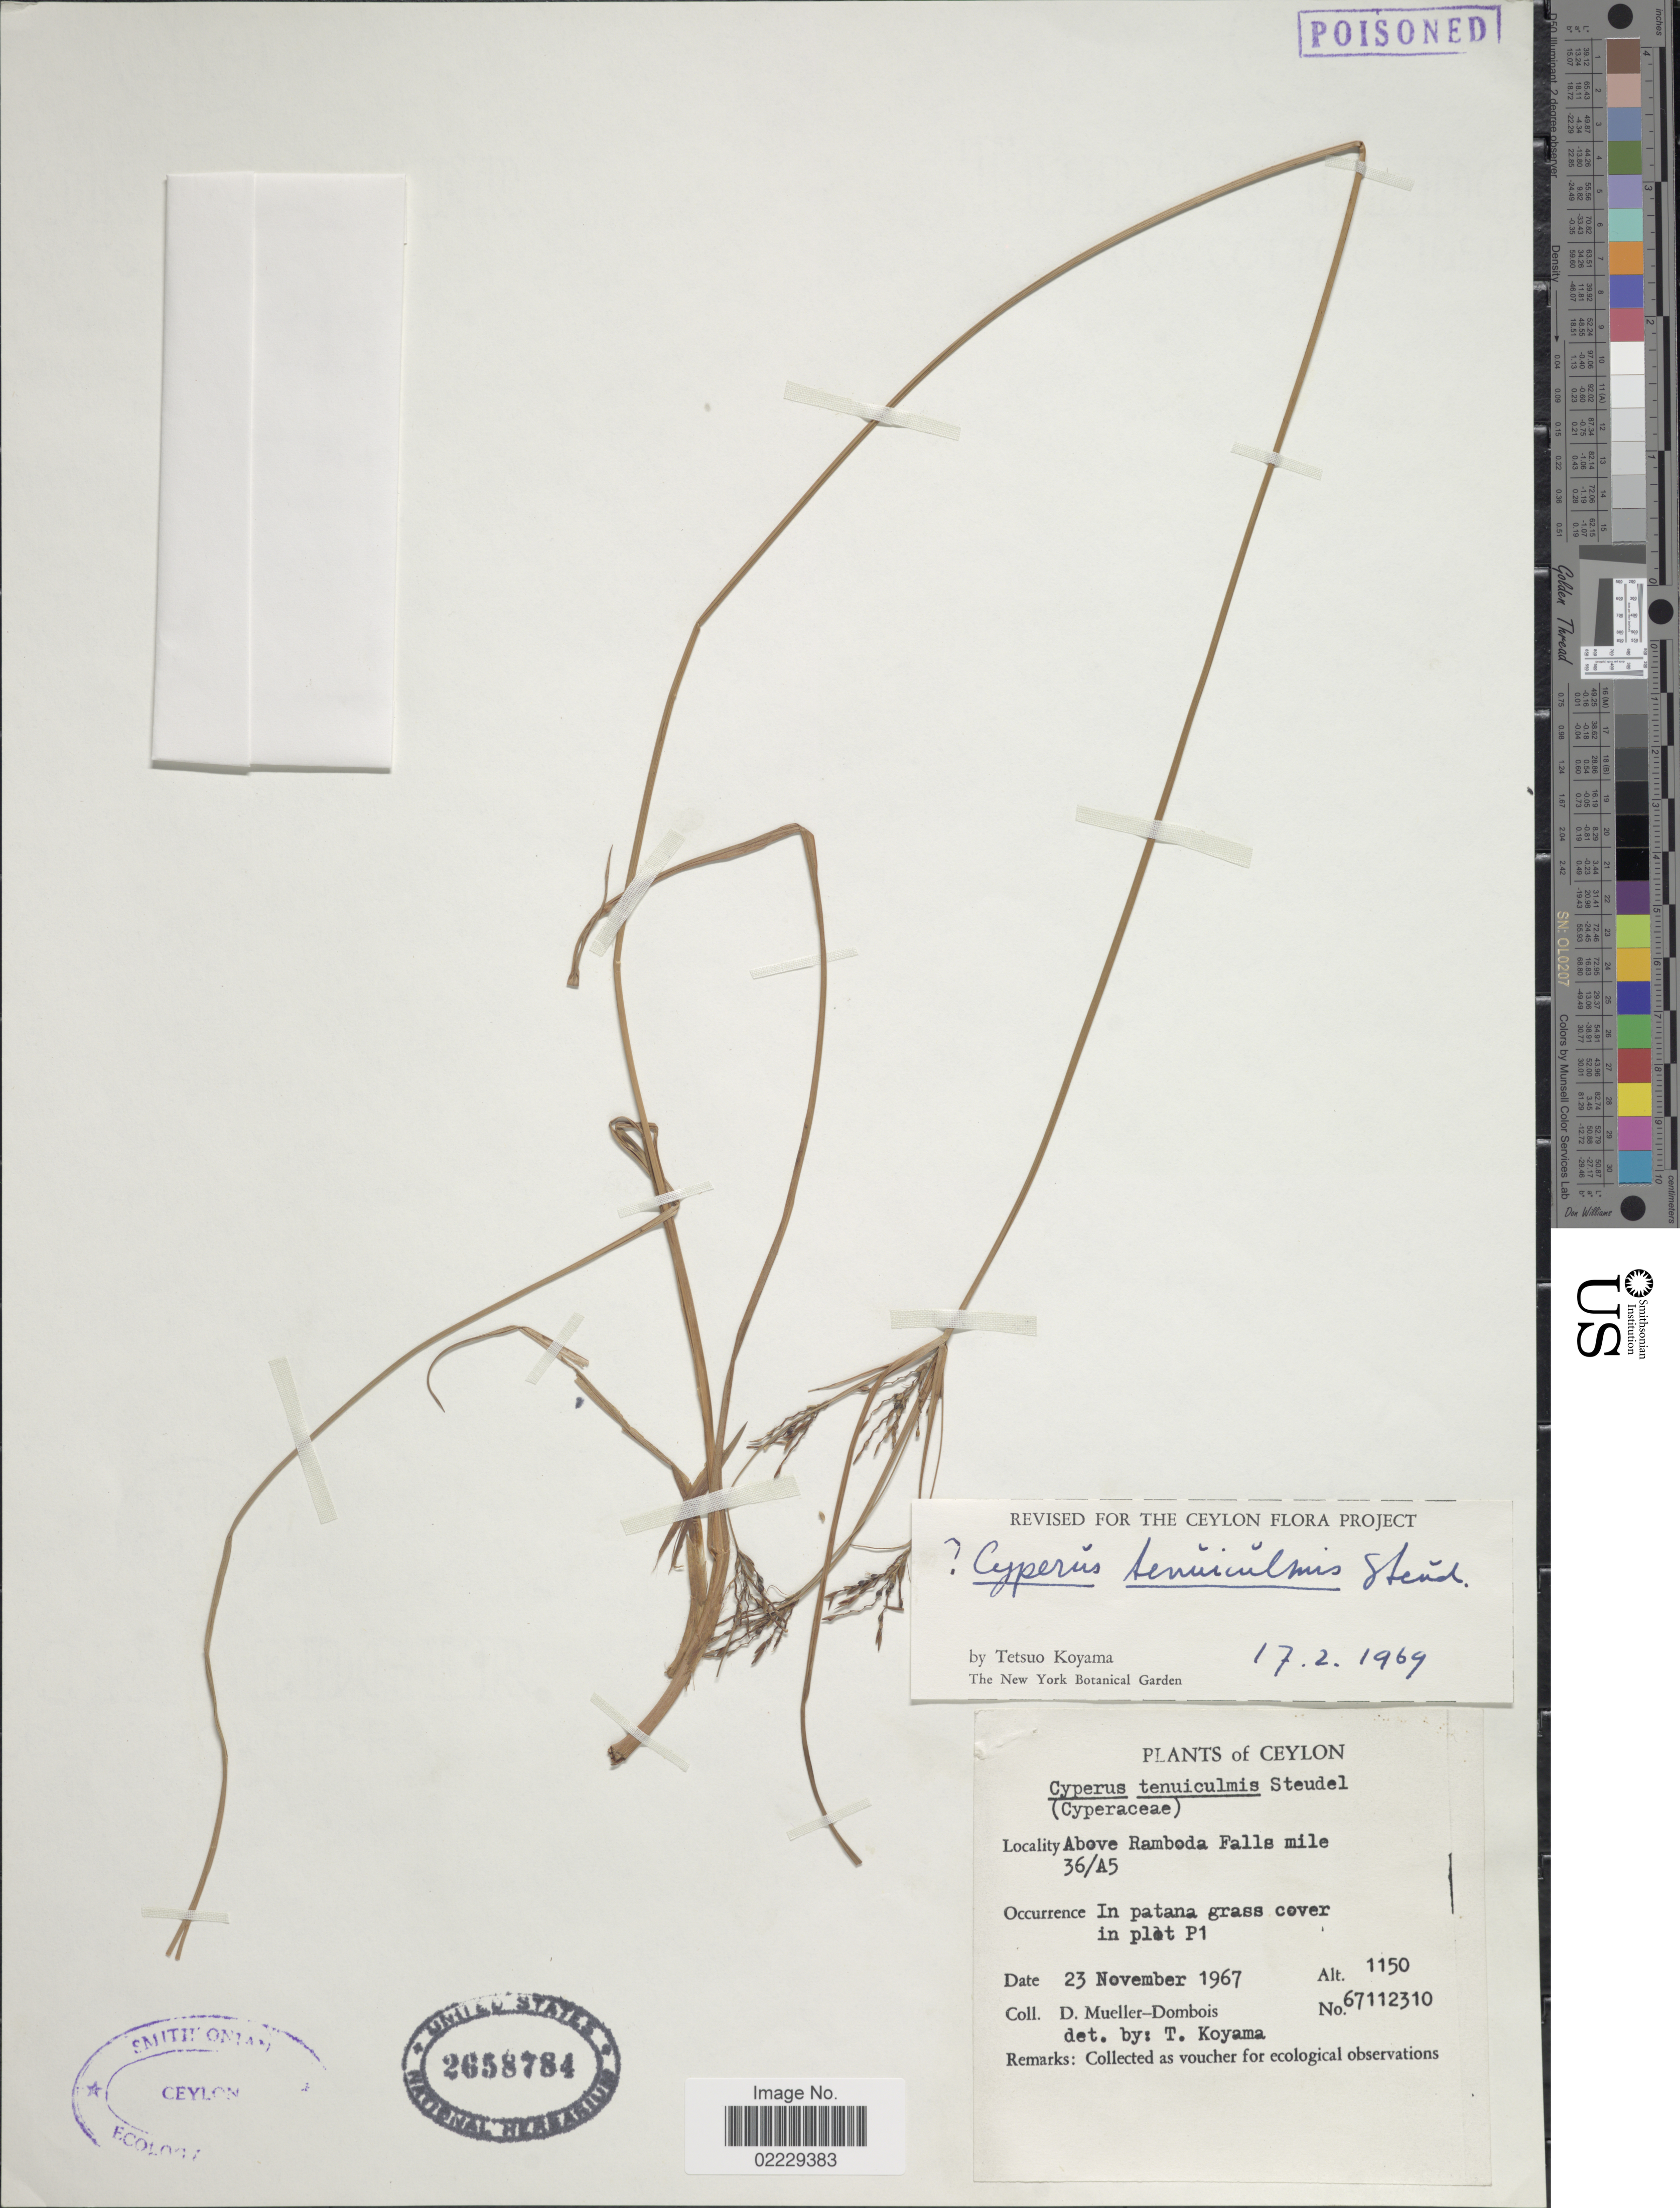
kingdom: Plantae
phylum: Tracheophyta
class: Liliopsida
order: Poales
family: Cyperaceae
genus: Cyperus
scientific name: Cyperus tenuiculmis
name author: Boeckeler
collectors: D. Mueller-Dombois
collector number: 67112310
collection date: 1967-11-23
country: Sri Lanka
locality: Ceylon, Above Ramboda Falls mile 36/A5, in Patana grass cover in plot P1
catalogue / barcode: US 2658784